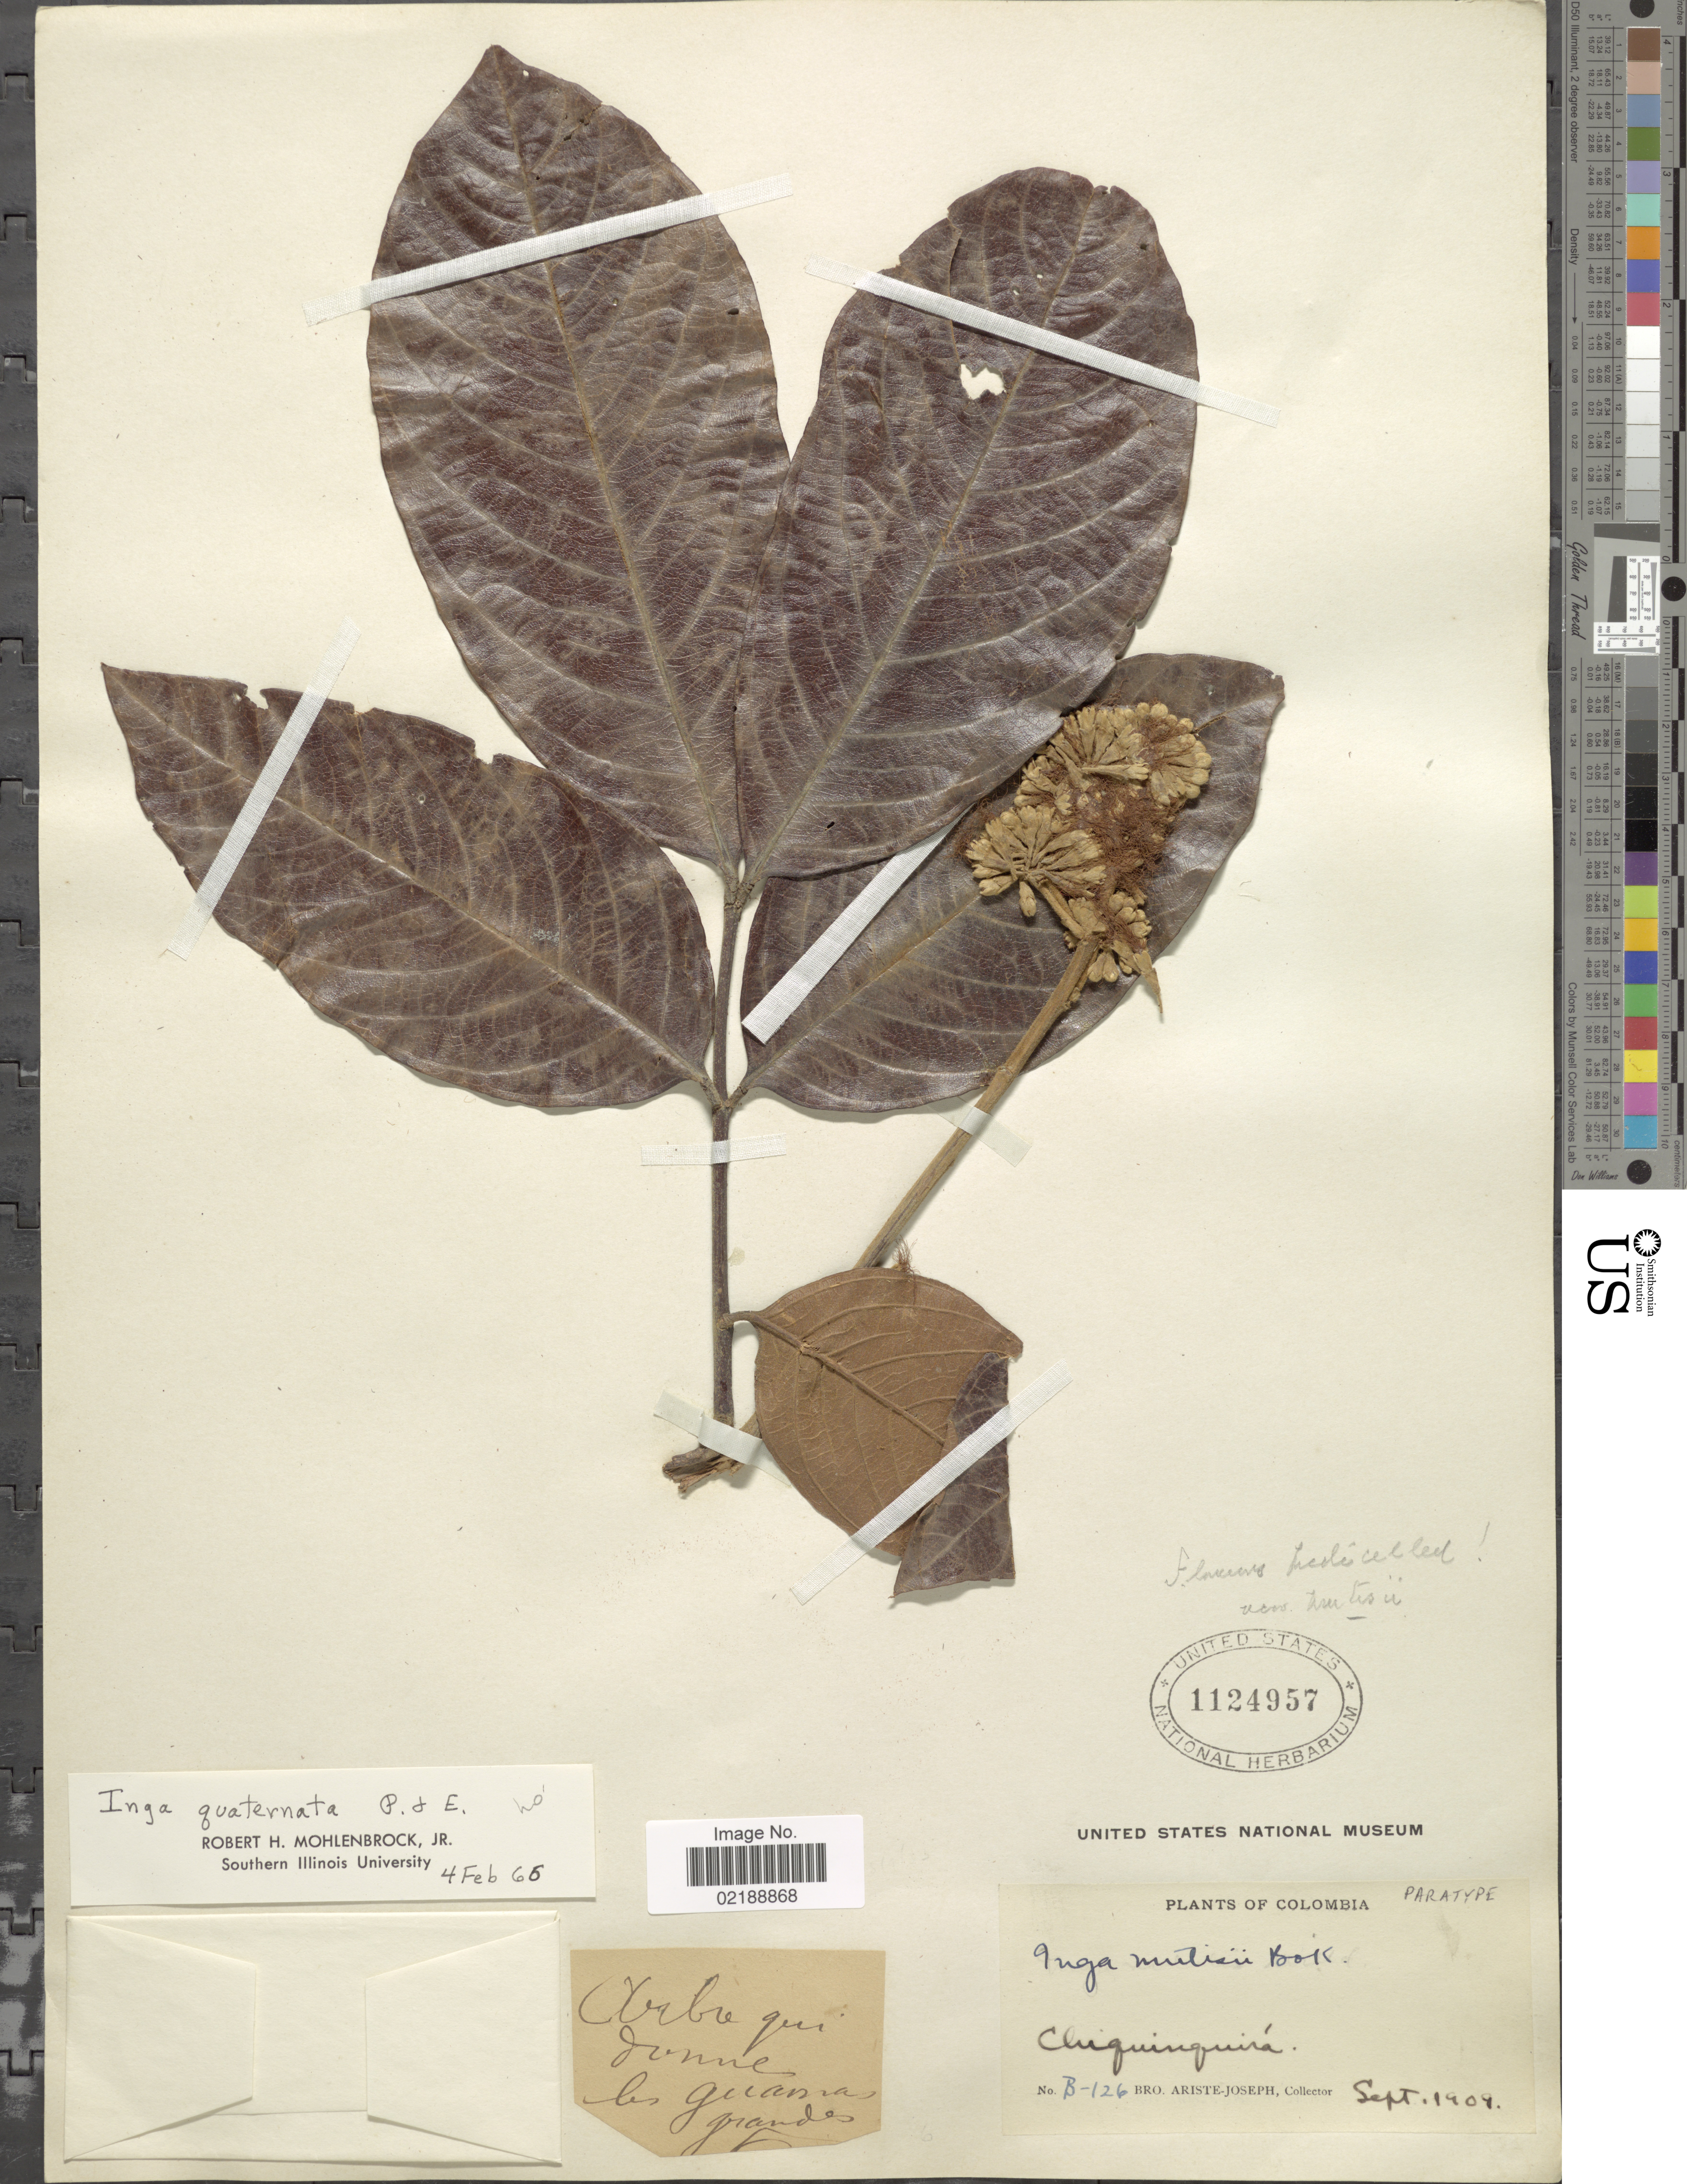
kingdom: Plantae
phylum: Tracheophyta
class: Magnoliopsida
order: Fabales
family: Fabaceae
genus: Inga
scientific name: Inga nobilis subsp. quaternata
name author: (Poepp. & Endl.) T.D. Penn.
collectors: Bro. Ariste-Joseph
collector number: B-126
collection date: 1909-09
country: Colombia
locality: Chiquinquirá.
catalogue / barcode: US 1124957